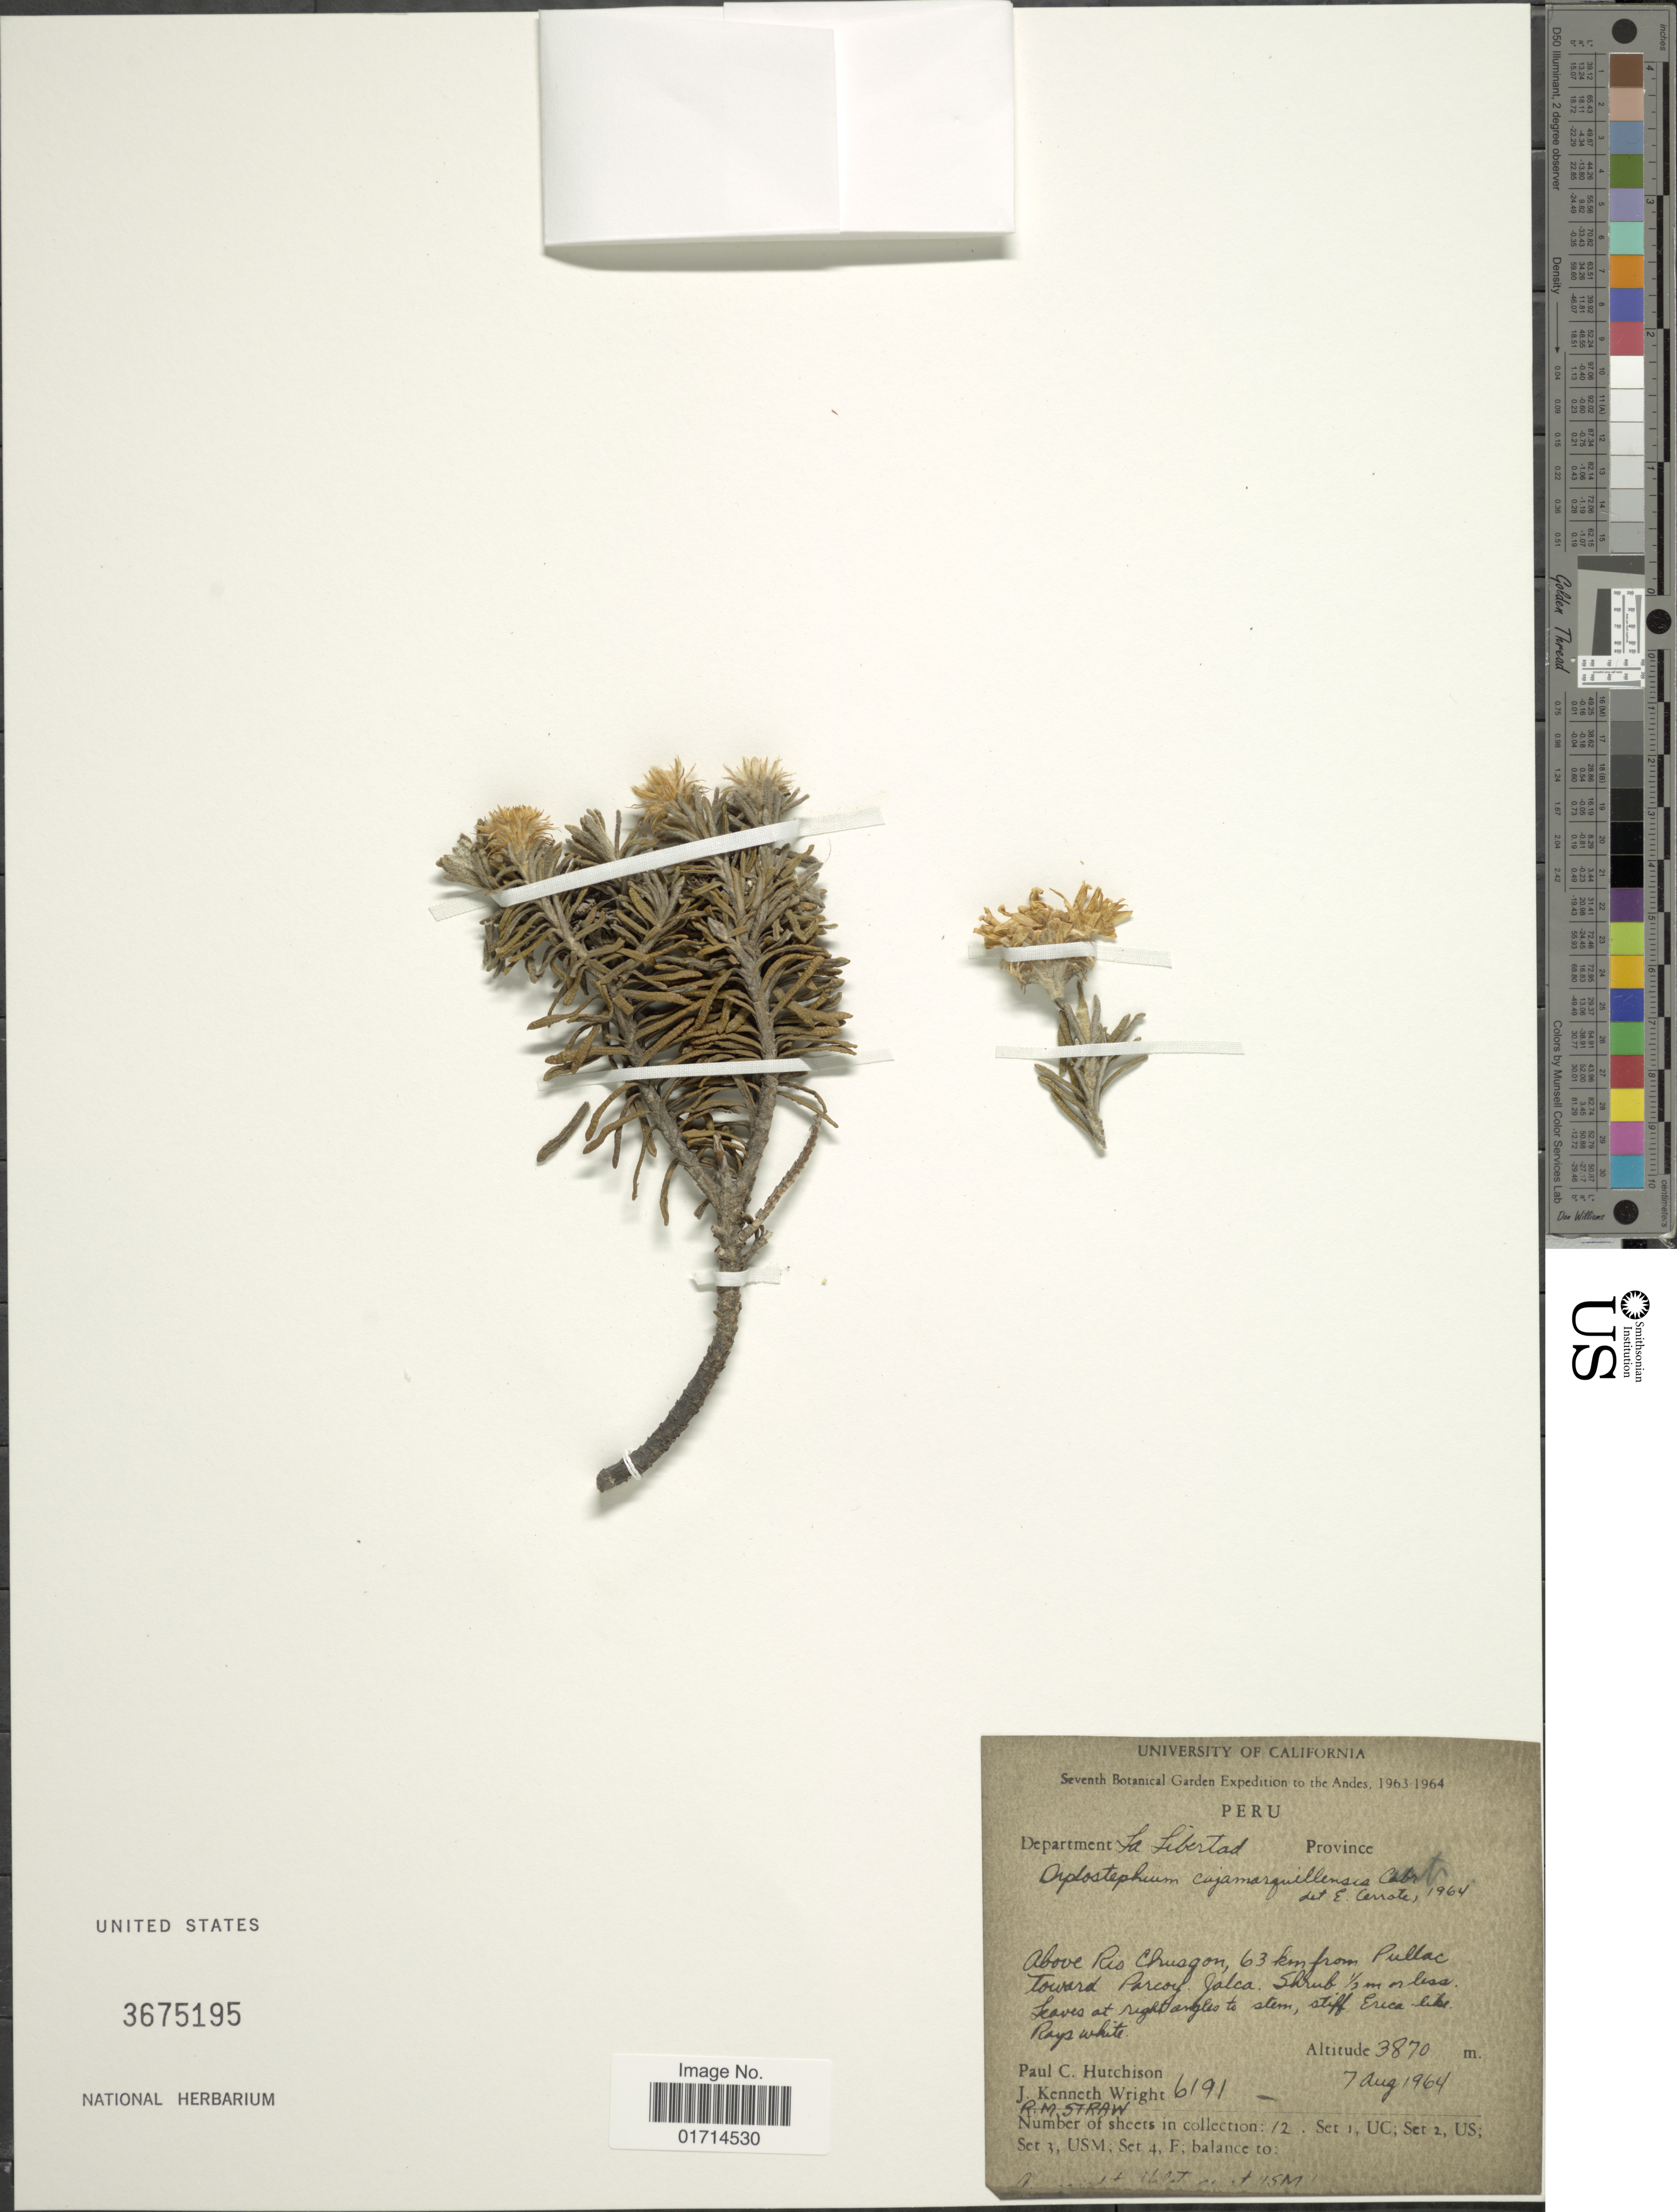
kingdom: Plantae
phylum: Tracheophyta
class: Magnoliopsida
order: Asterales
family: Asteraceae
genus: Diplostephium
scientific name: Diplostephium cajamarquillense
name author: Cuatrec.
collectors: P. C. Hutchison, J. K. Wright & R. M. Straw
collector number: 6191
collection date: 1964-08-07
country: Peru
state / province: La Libertad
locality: Above Rio Chusgon, 63 km from Pullac Toward Oarcoy Jalca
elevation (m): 3870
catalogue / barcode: US 3675195